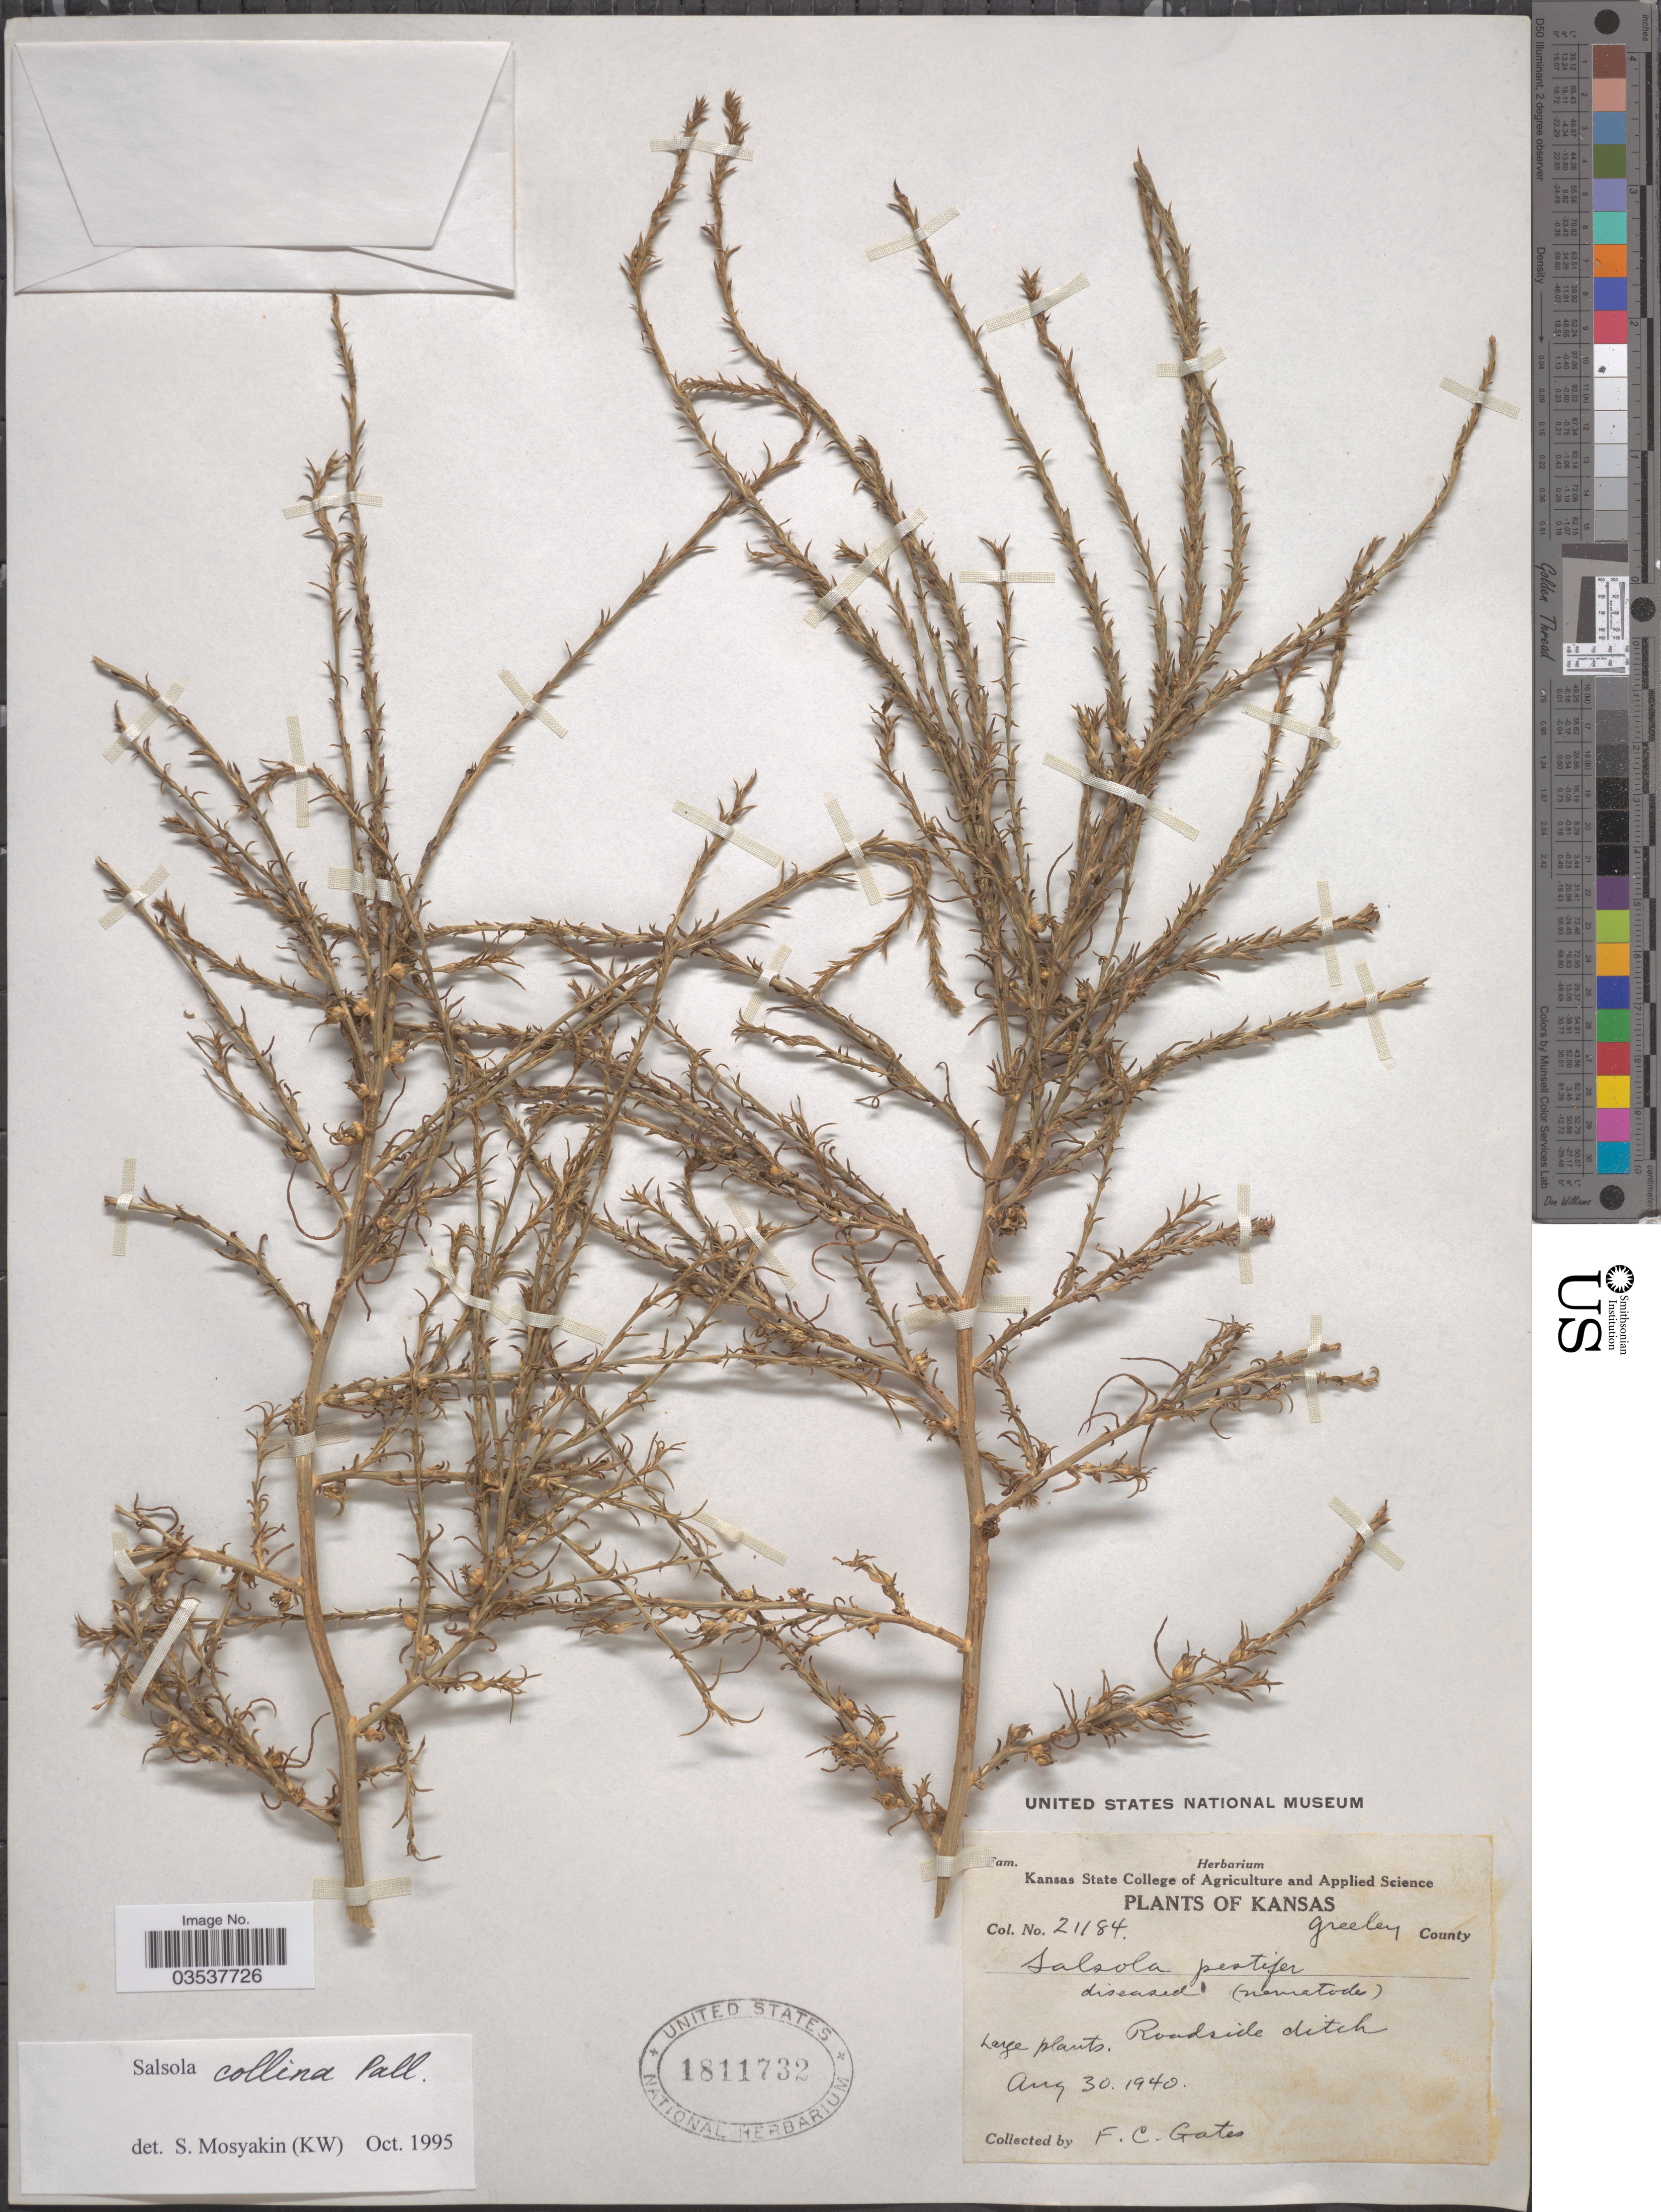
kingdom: Plantae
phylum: Tracheophyta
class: Magnoliopsida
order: Caryophyllales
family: Amaranthaceae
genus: Salsola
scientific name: Salsola collina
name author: Pall.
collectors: F. C. Gates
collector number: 21184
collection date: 1940-08-30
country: United States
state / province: Kansas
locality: Greeley County. Roadside ditch.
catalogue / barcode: US 1811732